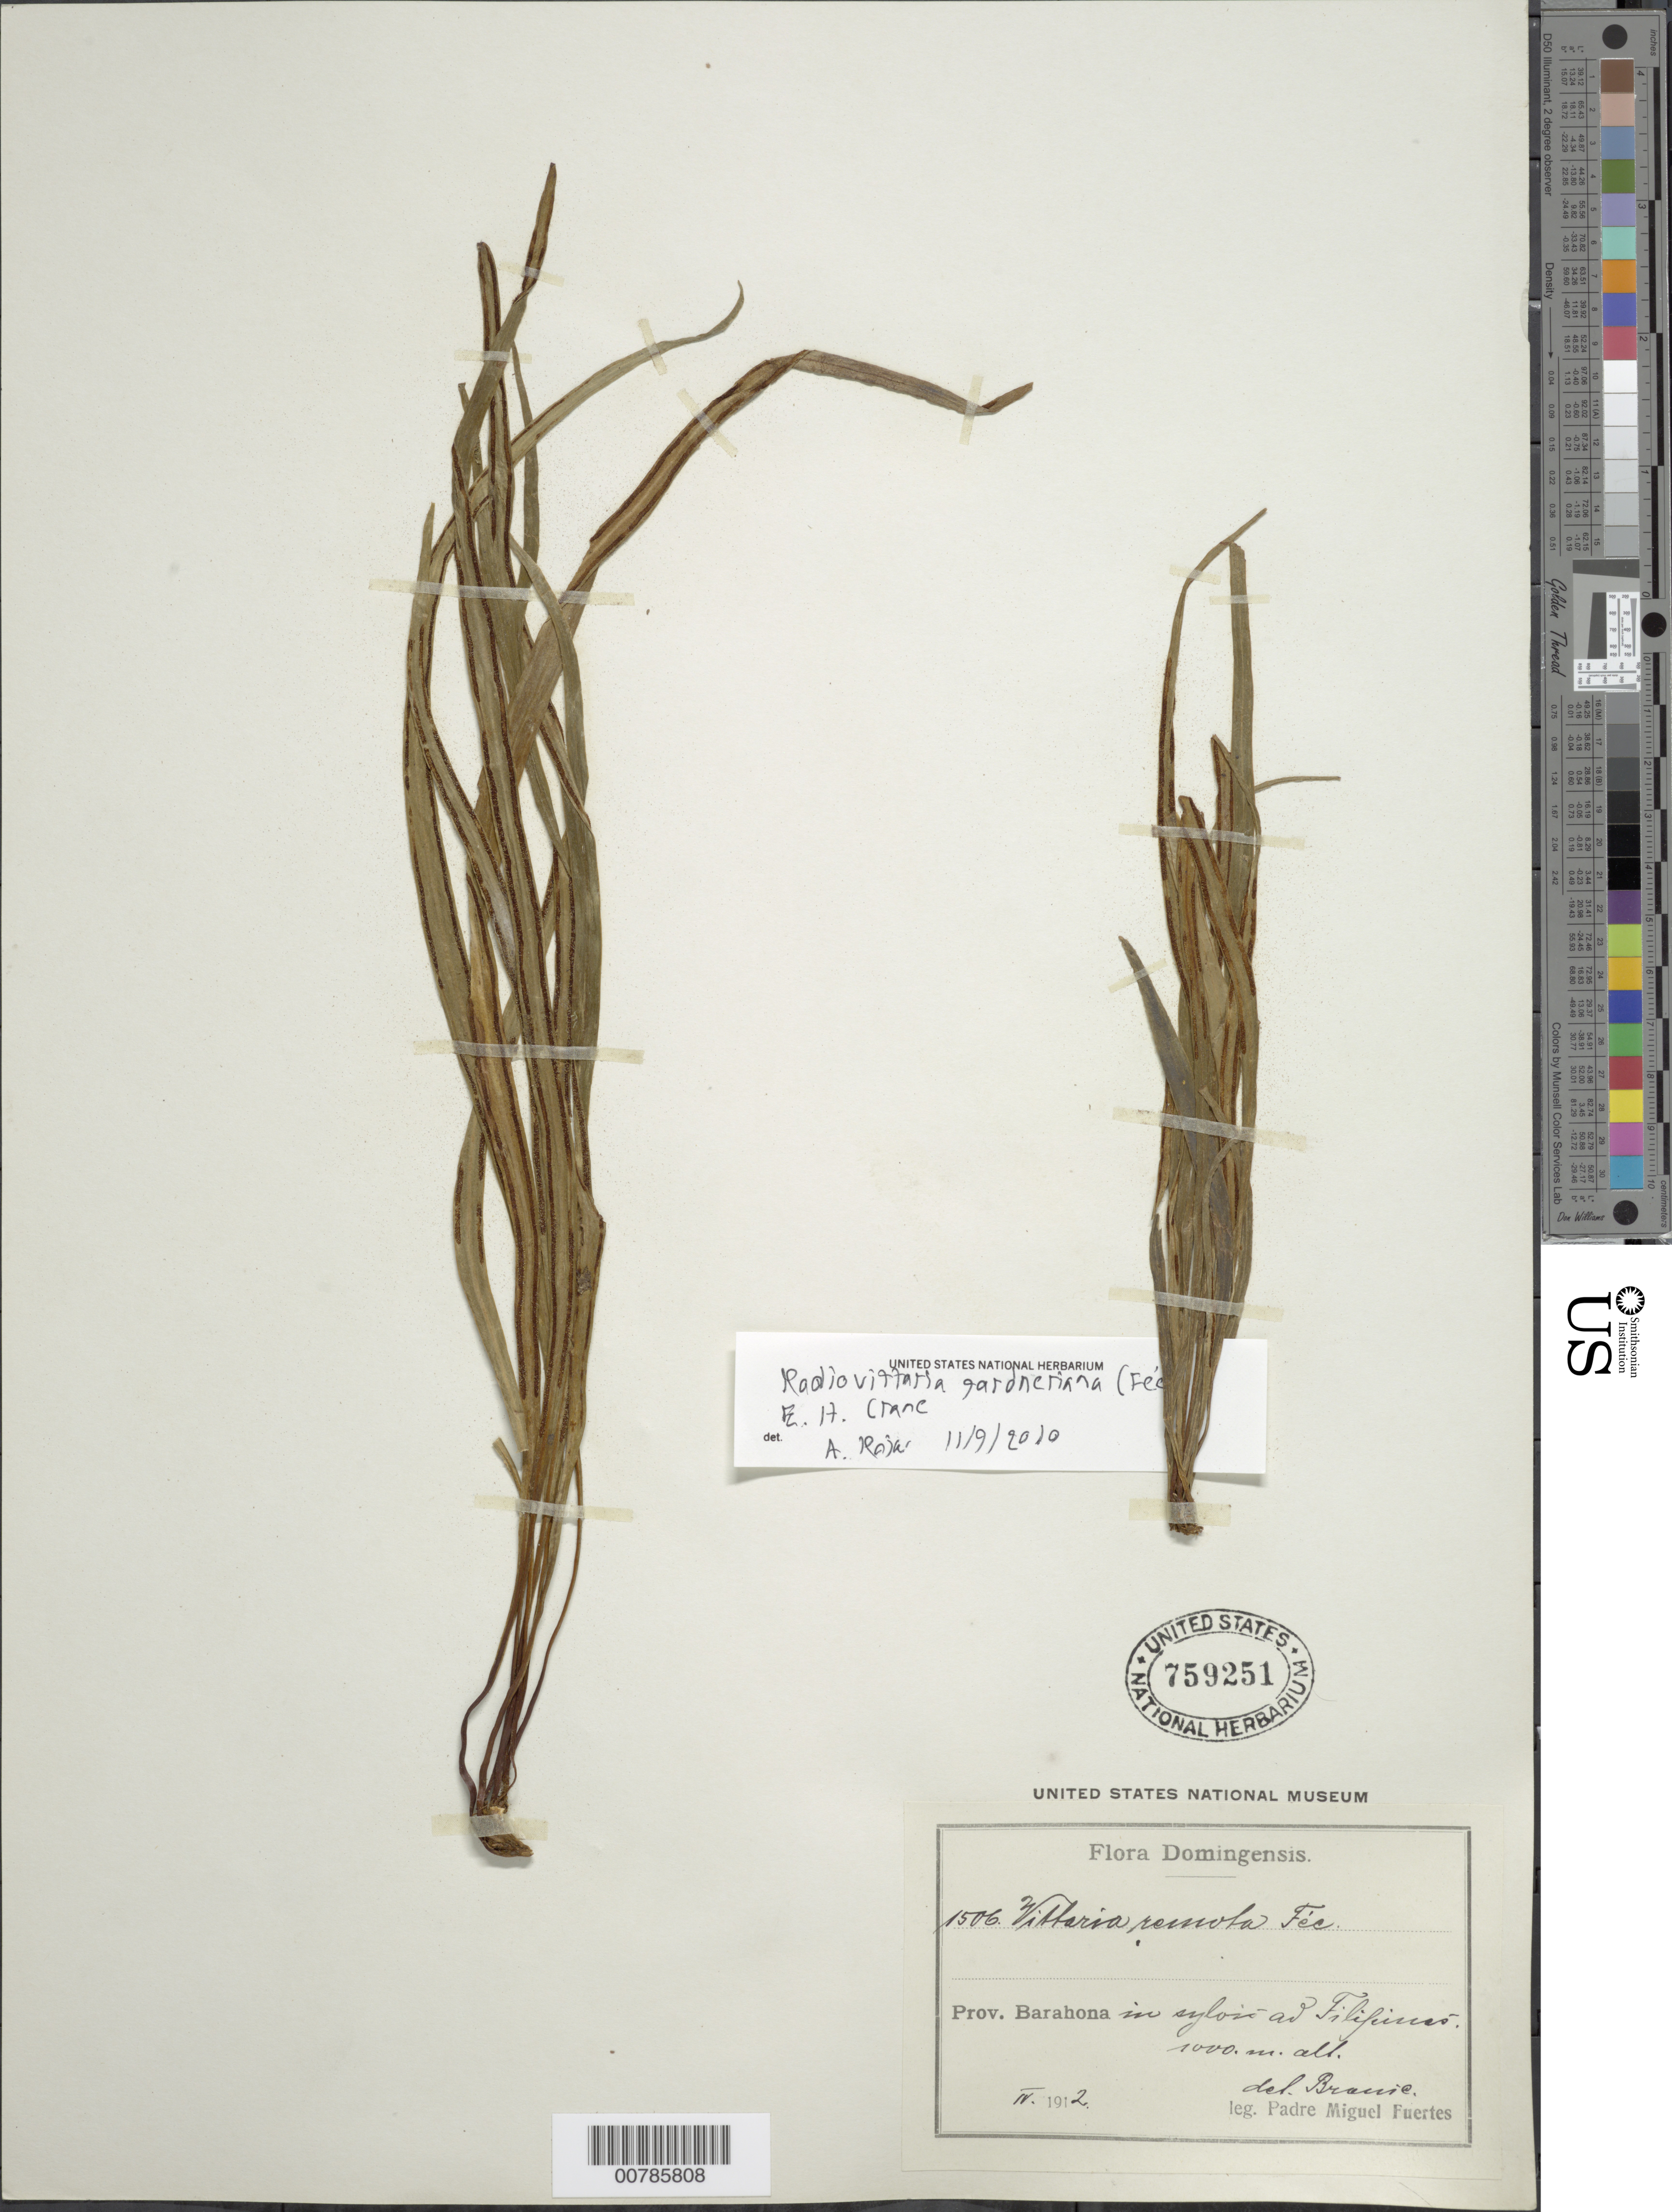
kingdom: Plantae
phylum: Tracheophyta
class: Polypodiopsida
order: Polypodiales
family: Pteridaceae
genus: Radiovittaria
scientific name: Radiovittaria gardneriana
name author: (Fée) E.H. Crane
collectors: M. D. Fuertes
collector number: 1506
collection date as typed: Apr 1912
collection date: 1912-04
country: Dominican Republic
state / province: Barahona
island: Hispaniola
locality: Filipinas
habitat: In sylvis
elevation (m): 1000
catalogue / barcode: US 759251